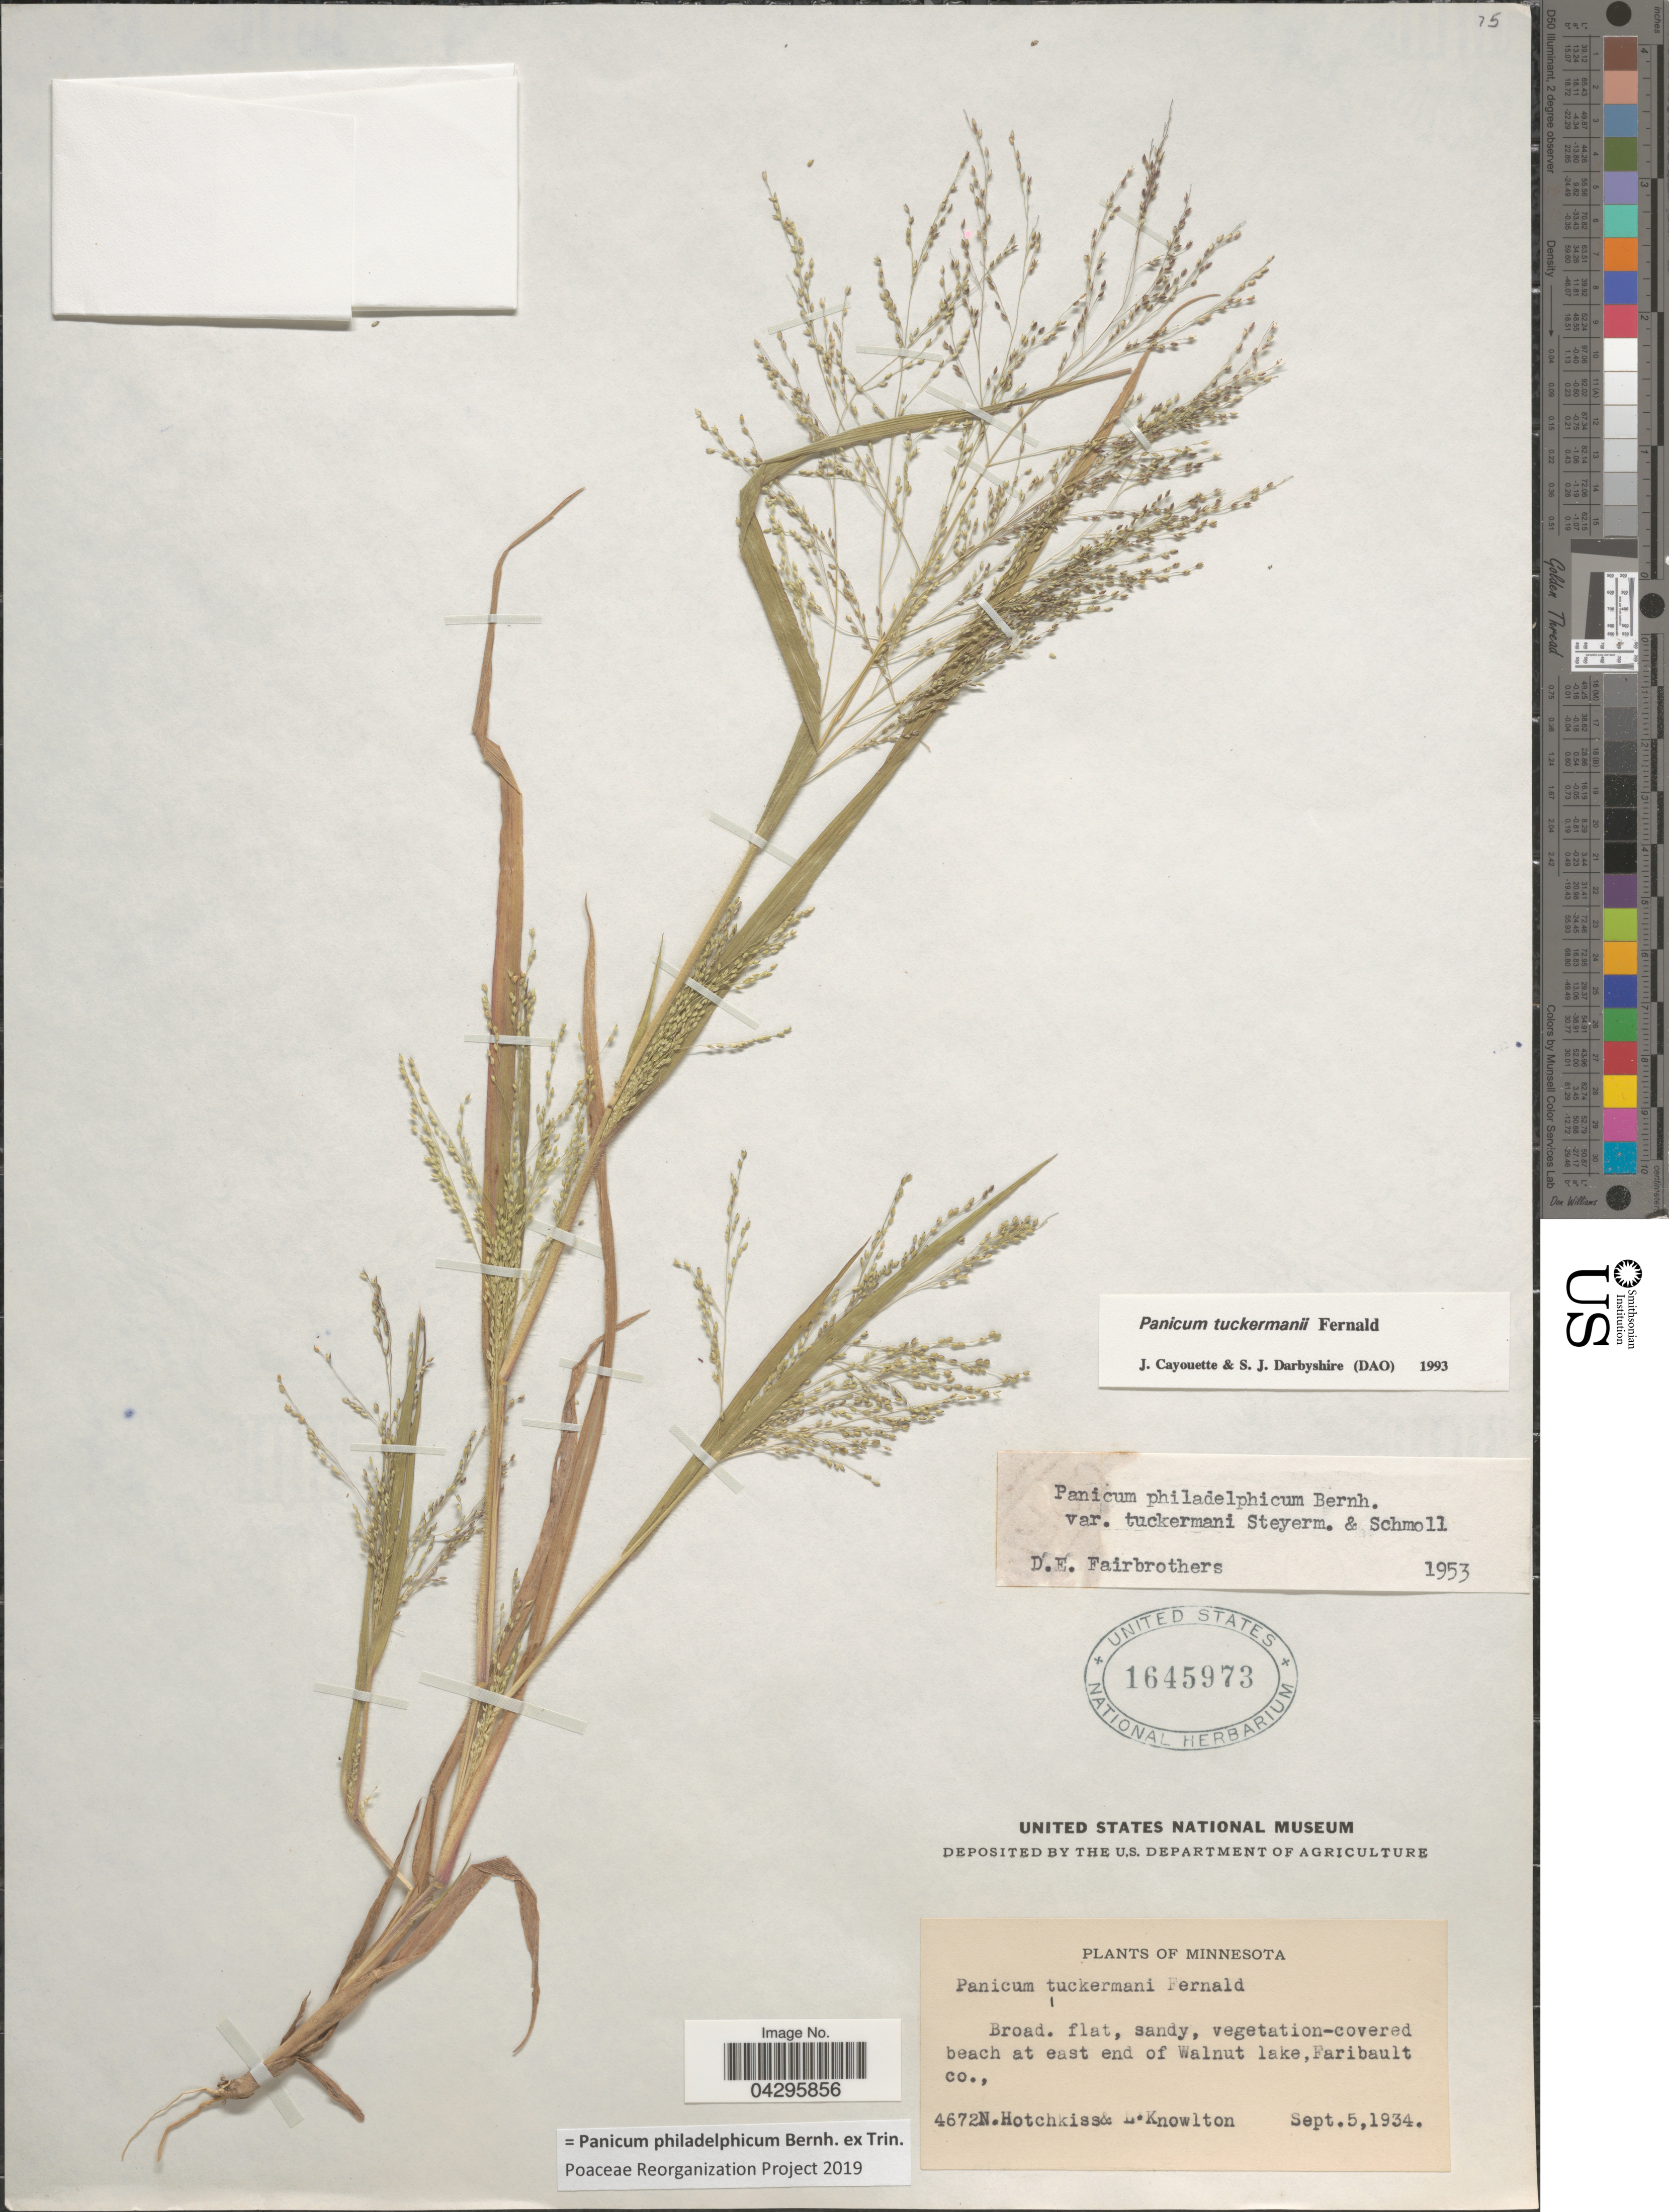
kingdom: Plantae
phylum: Tracheophyta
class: Liliopsida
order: Poales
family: Poaceae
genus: Panicum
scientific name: Panicum philadelphicum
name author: Bernh. ex Trin.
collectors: N. Hotchkiss & L. Knowlton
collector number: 4672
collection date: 1934-09-05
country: United States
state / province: Minnesota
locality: At east end of Walnut lake, Faribault co.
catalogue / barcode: US 1645973